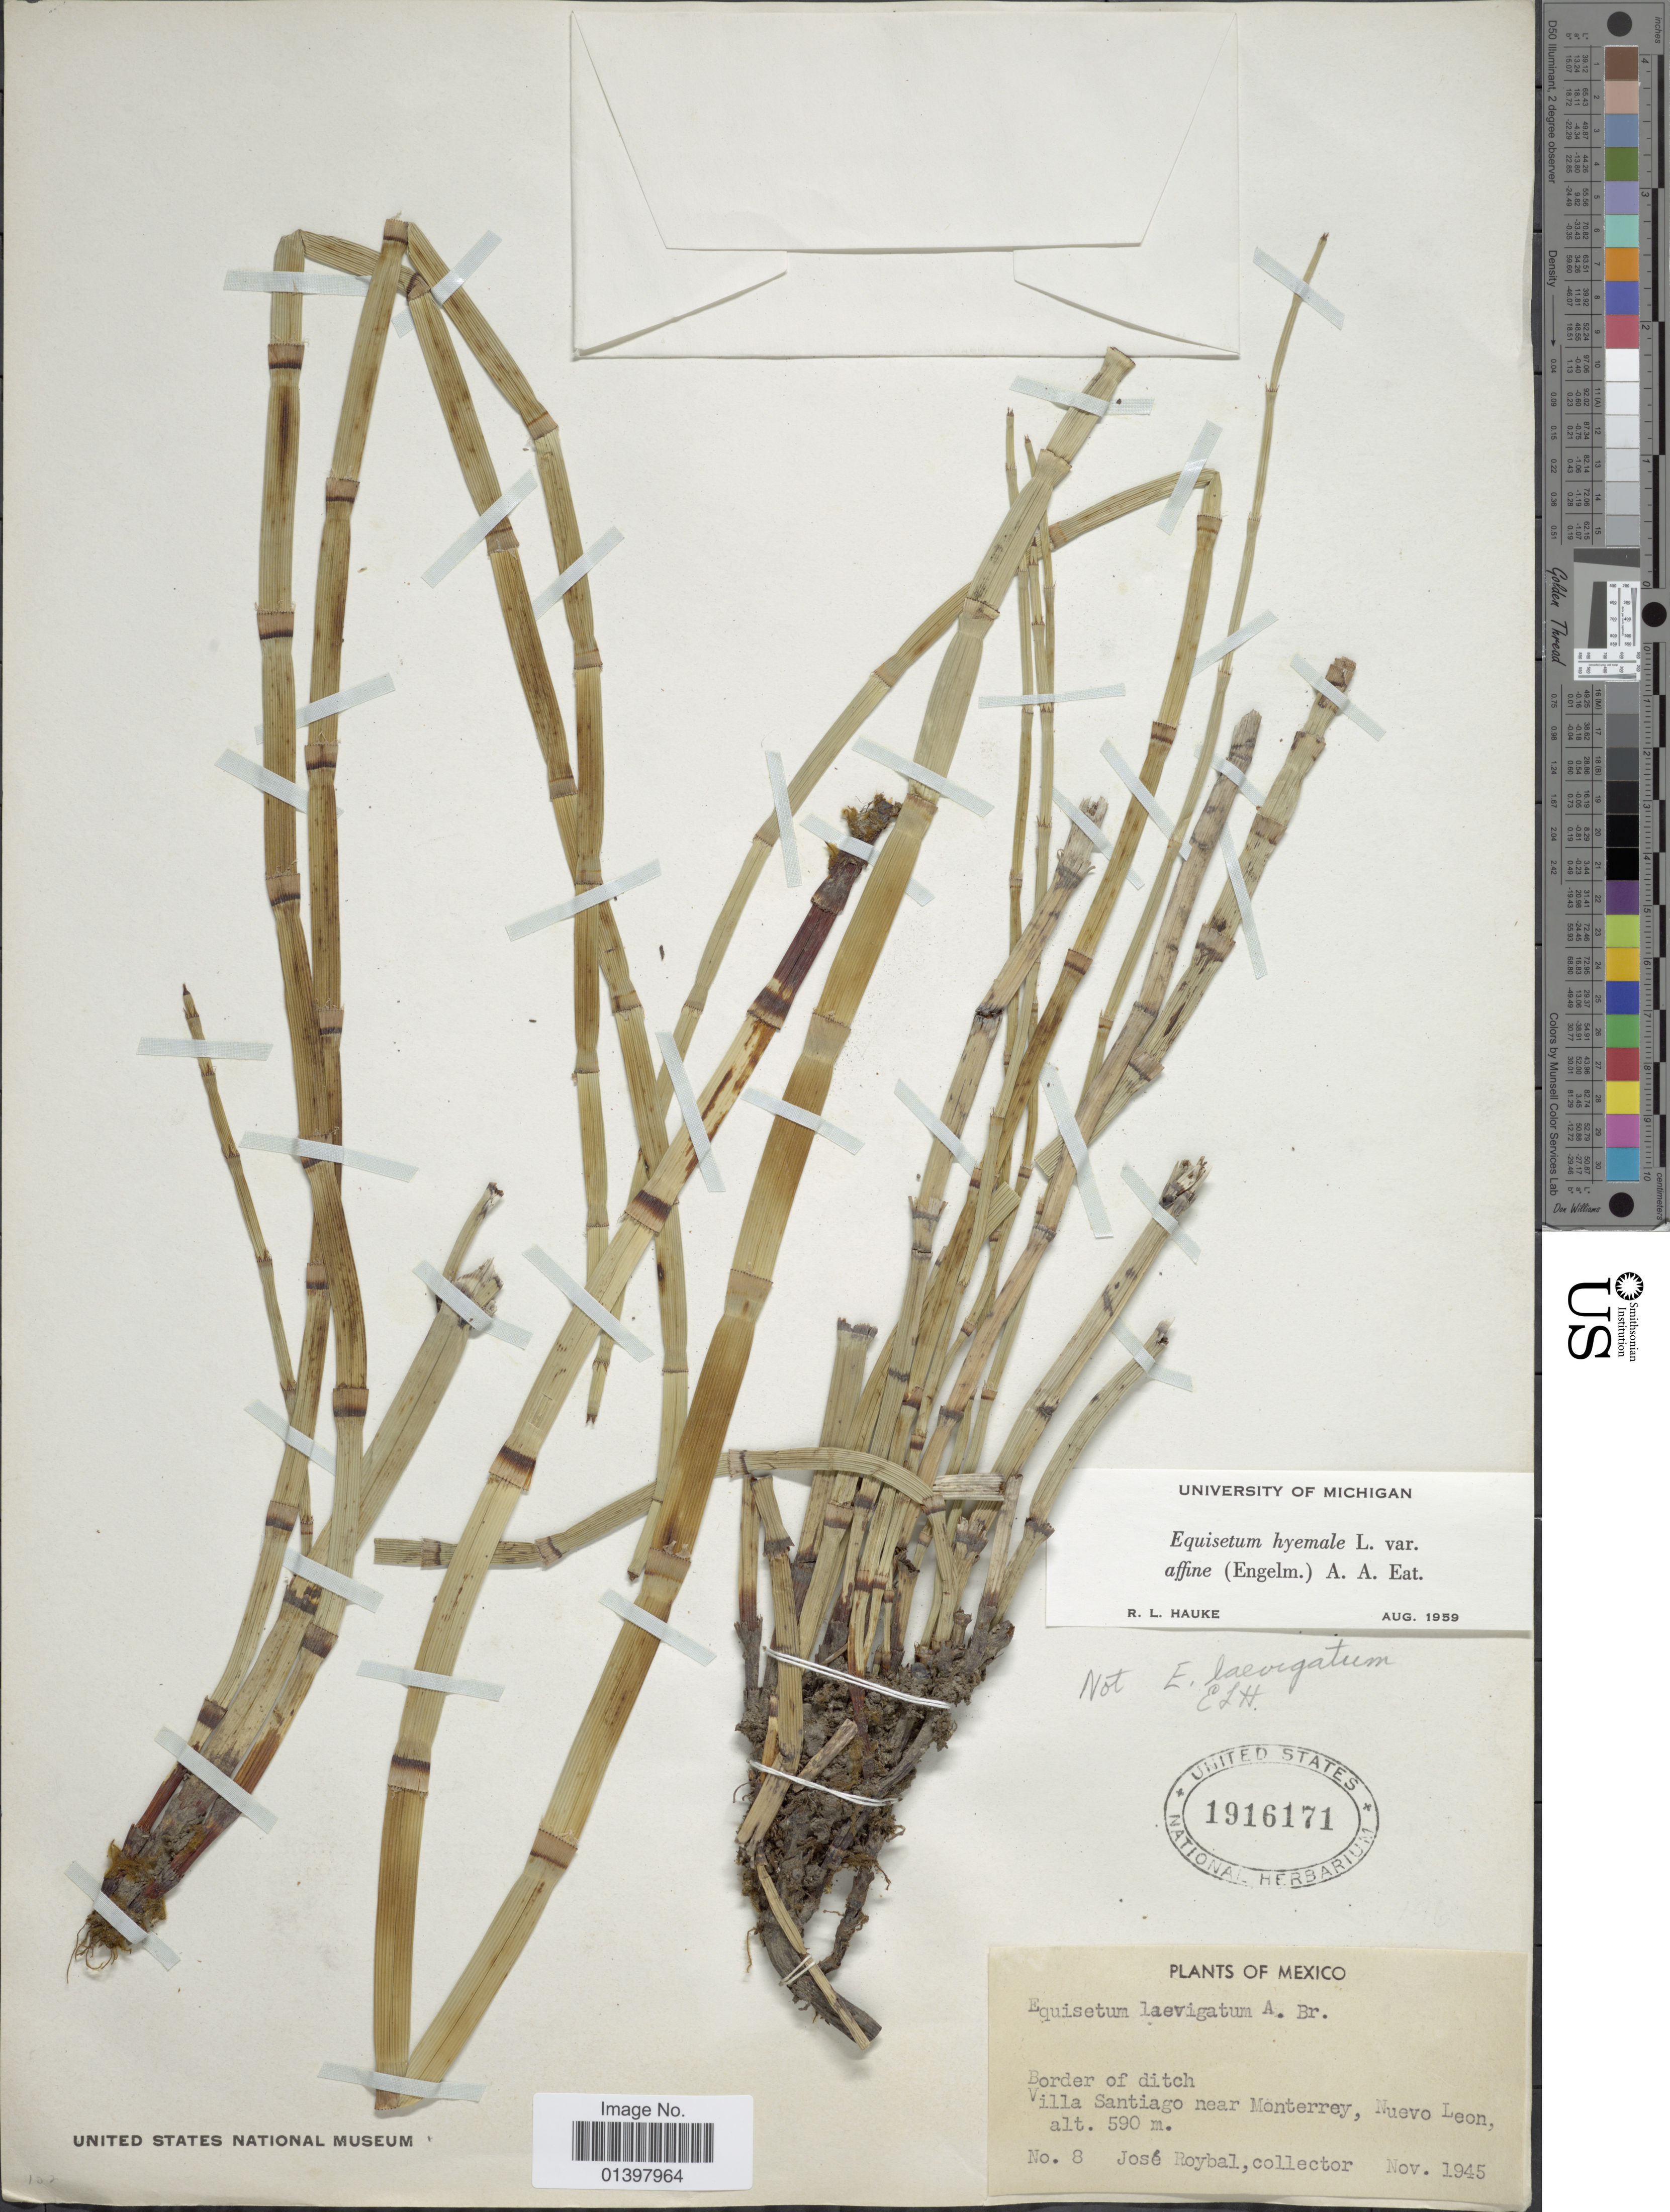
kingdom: Plantae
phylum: Tracheophyta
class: Polypodiopsida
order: Equisetales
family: Equisetaceae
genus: Equisetum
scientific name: Equisetum hyemale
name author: L.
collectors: J. Roybal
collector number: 8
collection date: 1945-11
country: Mexico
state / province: Nuevo León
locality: Border of ditch, Villa Santiago near Monterrey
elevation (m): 590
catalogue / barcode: US 1916171